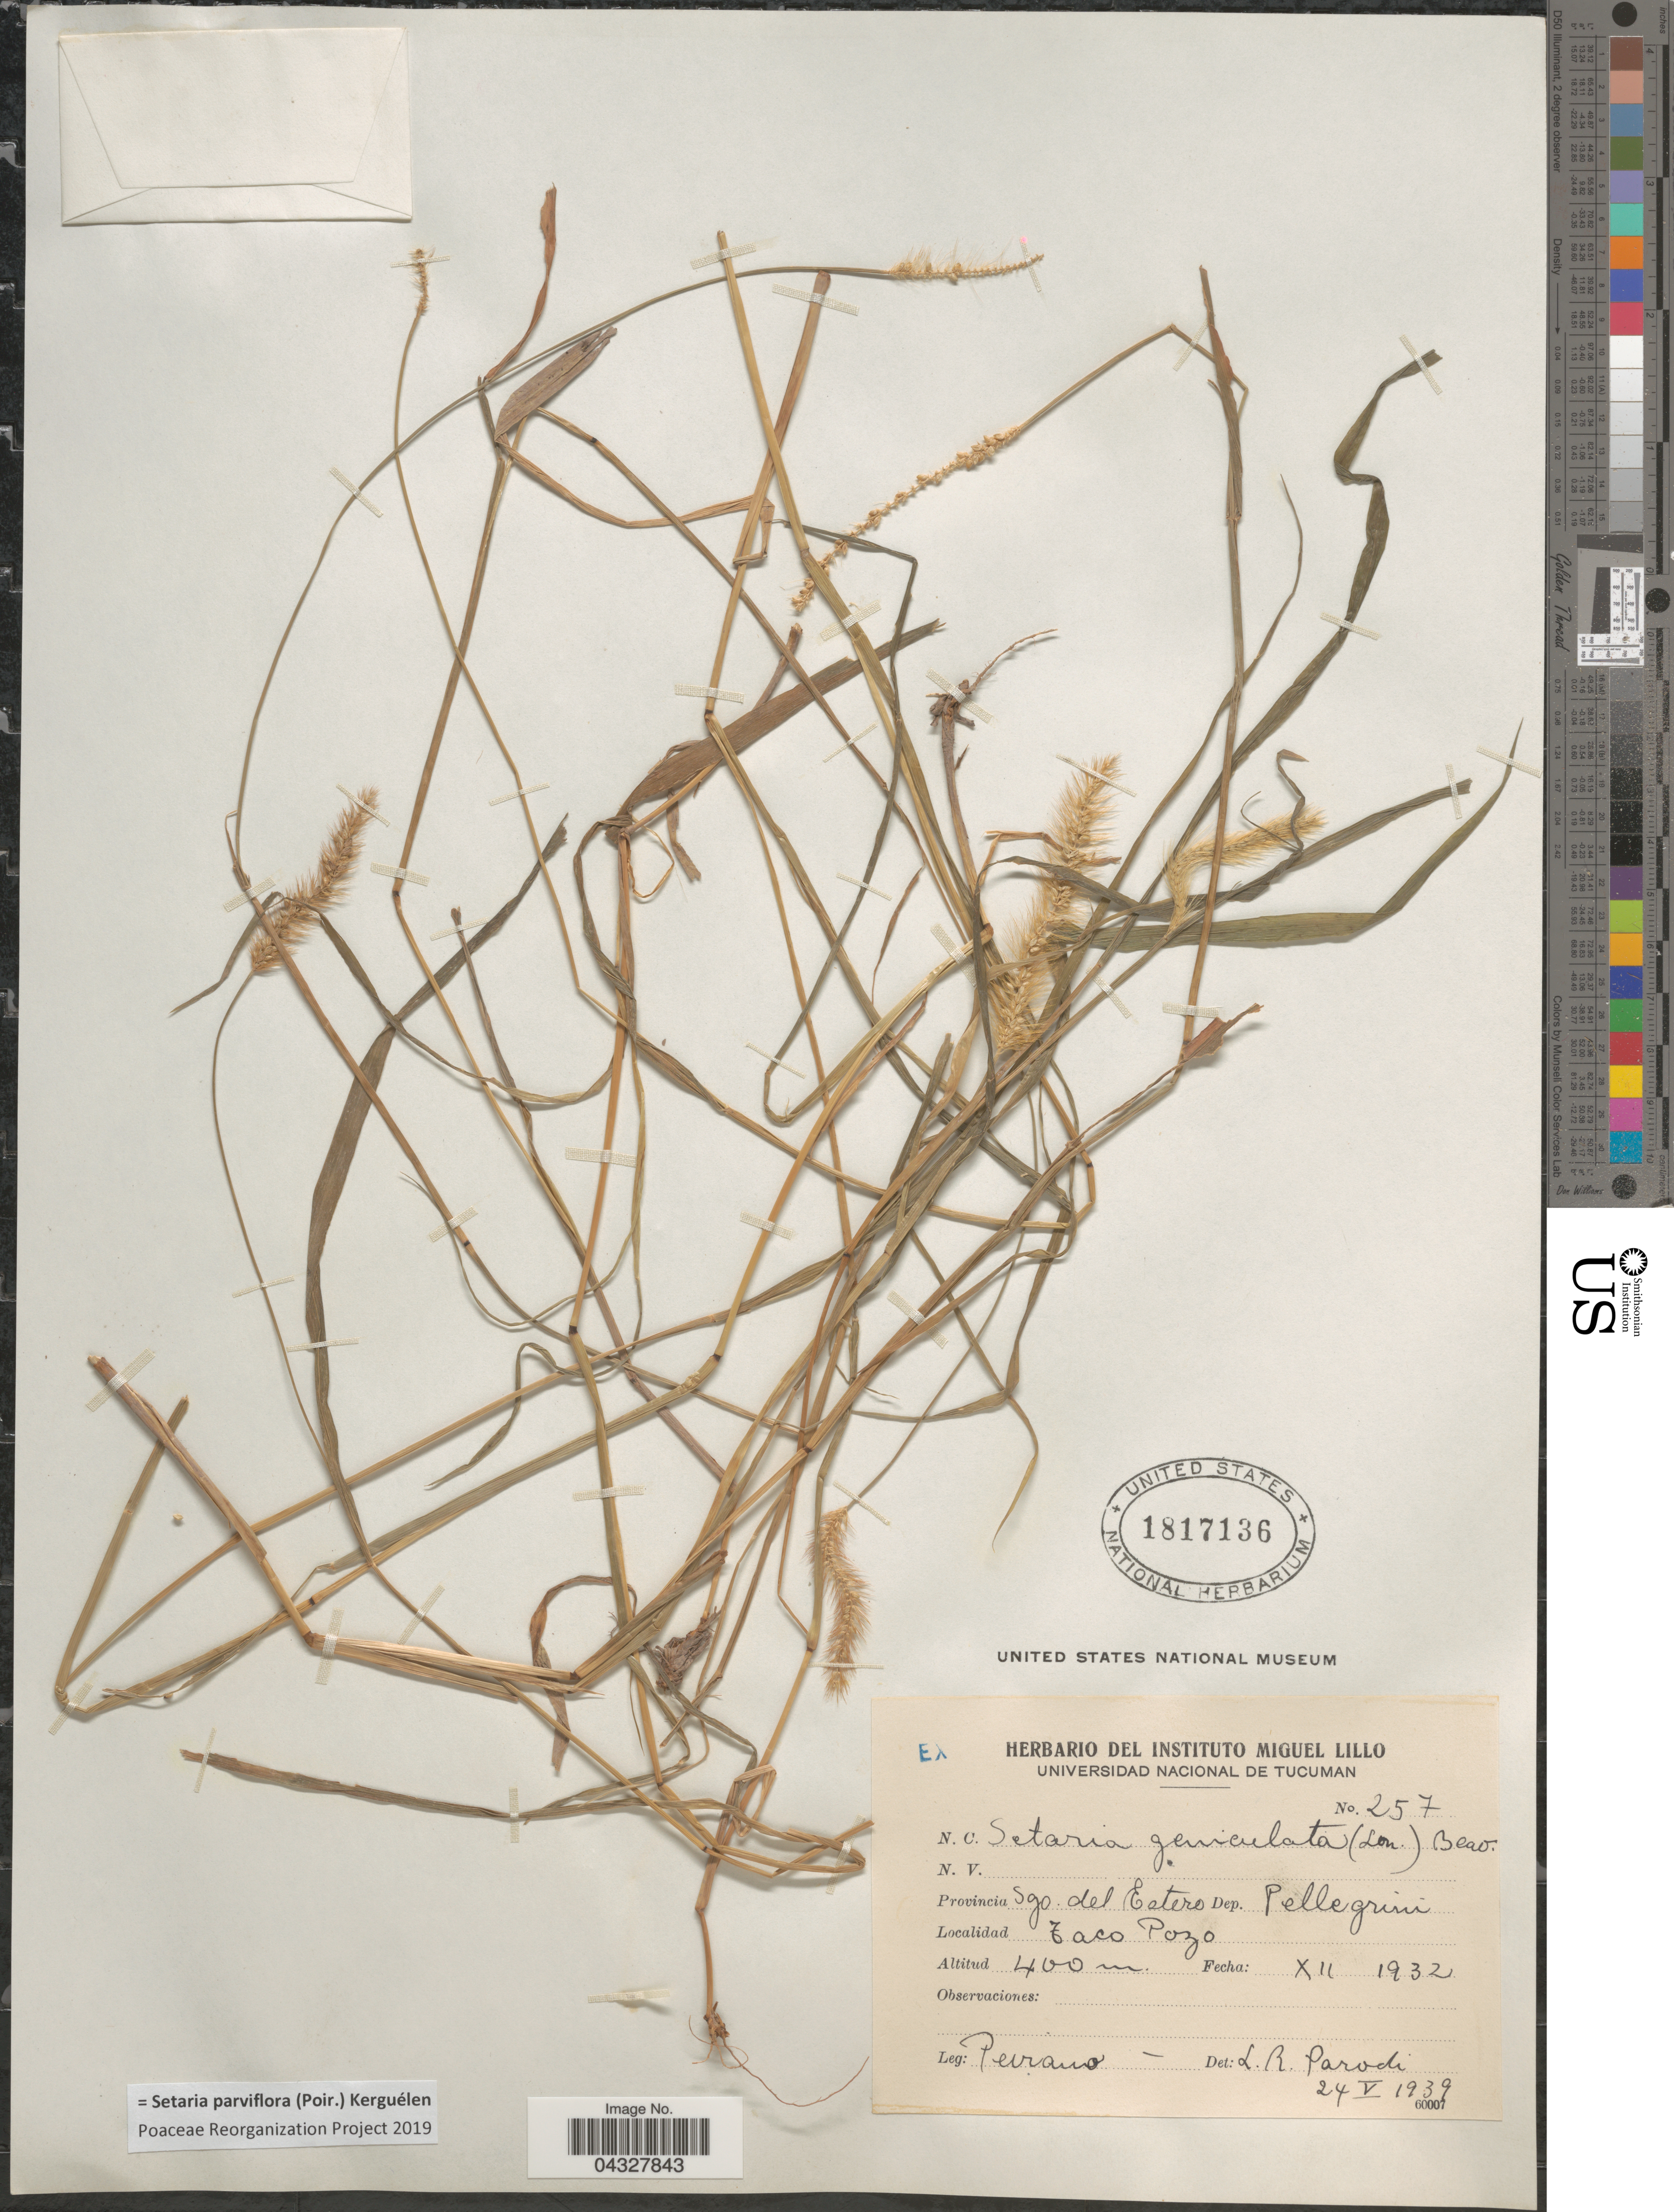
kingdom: Plantae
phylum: Tracheophyta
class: Liliopsida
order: Poales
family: Poaceae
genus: Setaria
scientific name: Setaria parviflora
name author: (Poir.) Kerguélen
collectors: Peirano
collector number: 257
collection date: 1932-12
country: Argentina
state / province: Santiago del Estero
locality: Dep. Pellegrini. Taco Pozo.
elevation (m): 400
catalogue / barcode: US 1817136